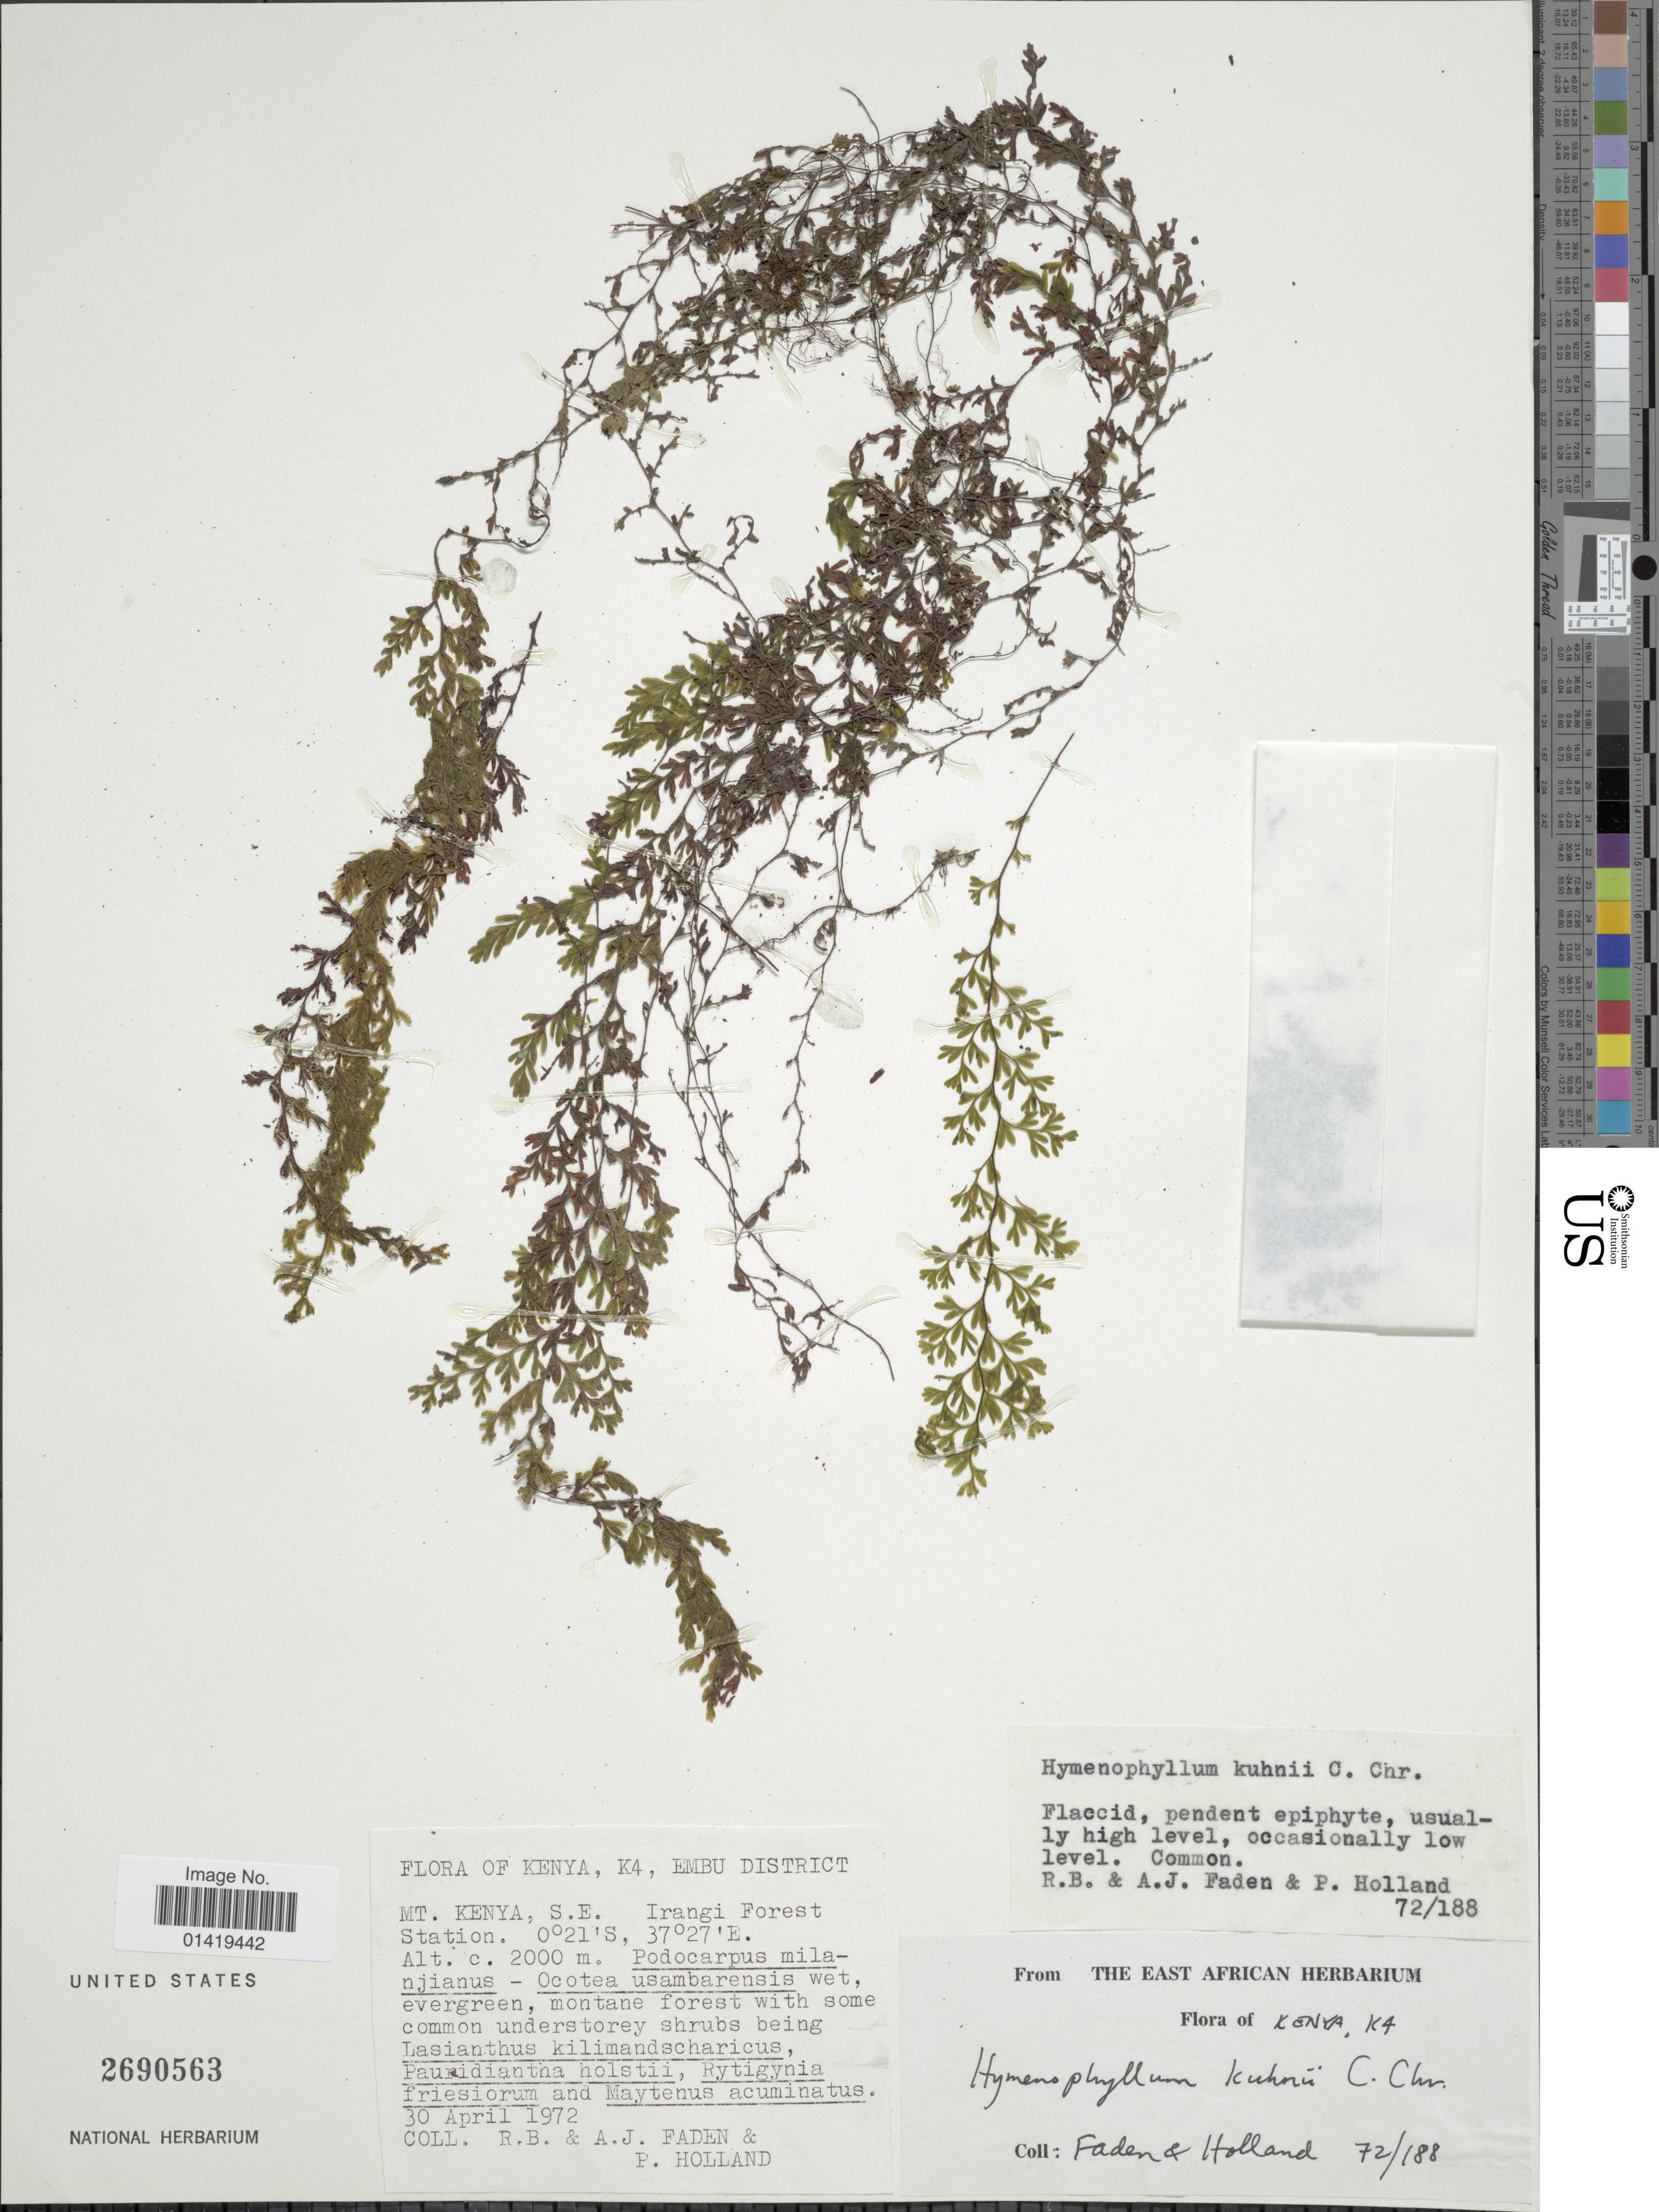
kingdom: Plantae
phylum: Tracheophyta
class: Polypodiopsida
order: Hymenophyllales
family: Hymenophyllaceae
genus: Hymenophyllum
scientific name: Hymenophyllum kuhnii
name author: C. Chr.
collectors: R. B. Faden, A. J. Faden & P. Holland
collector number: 72/188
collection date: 1972-04-30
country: Kenya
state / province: Embu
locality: Kenya K4, Embu district Mt. Kenya S.E. Irangi forest station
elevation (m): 2000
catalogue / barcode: US 2690563